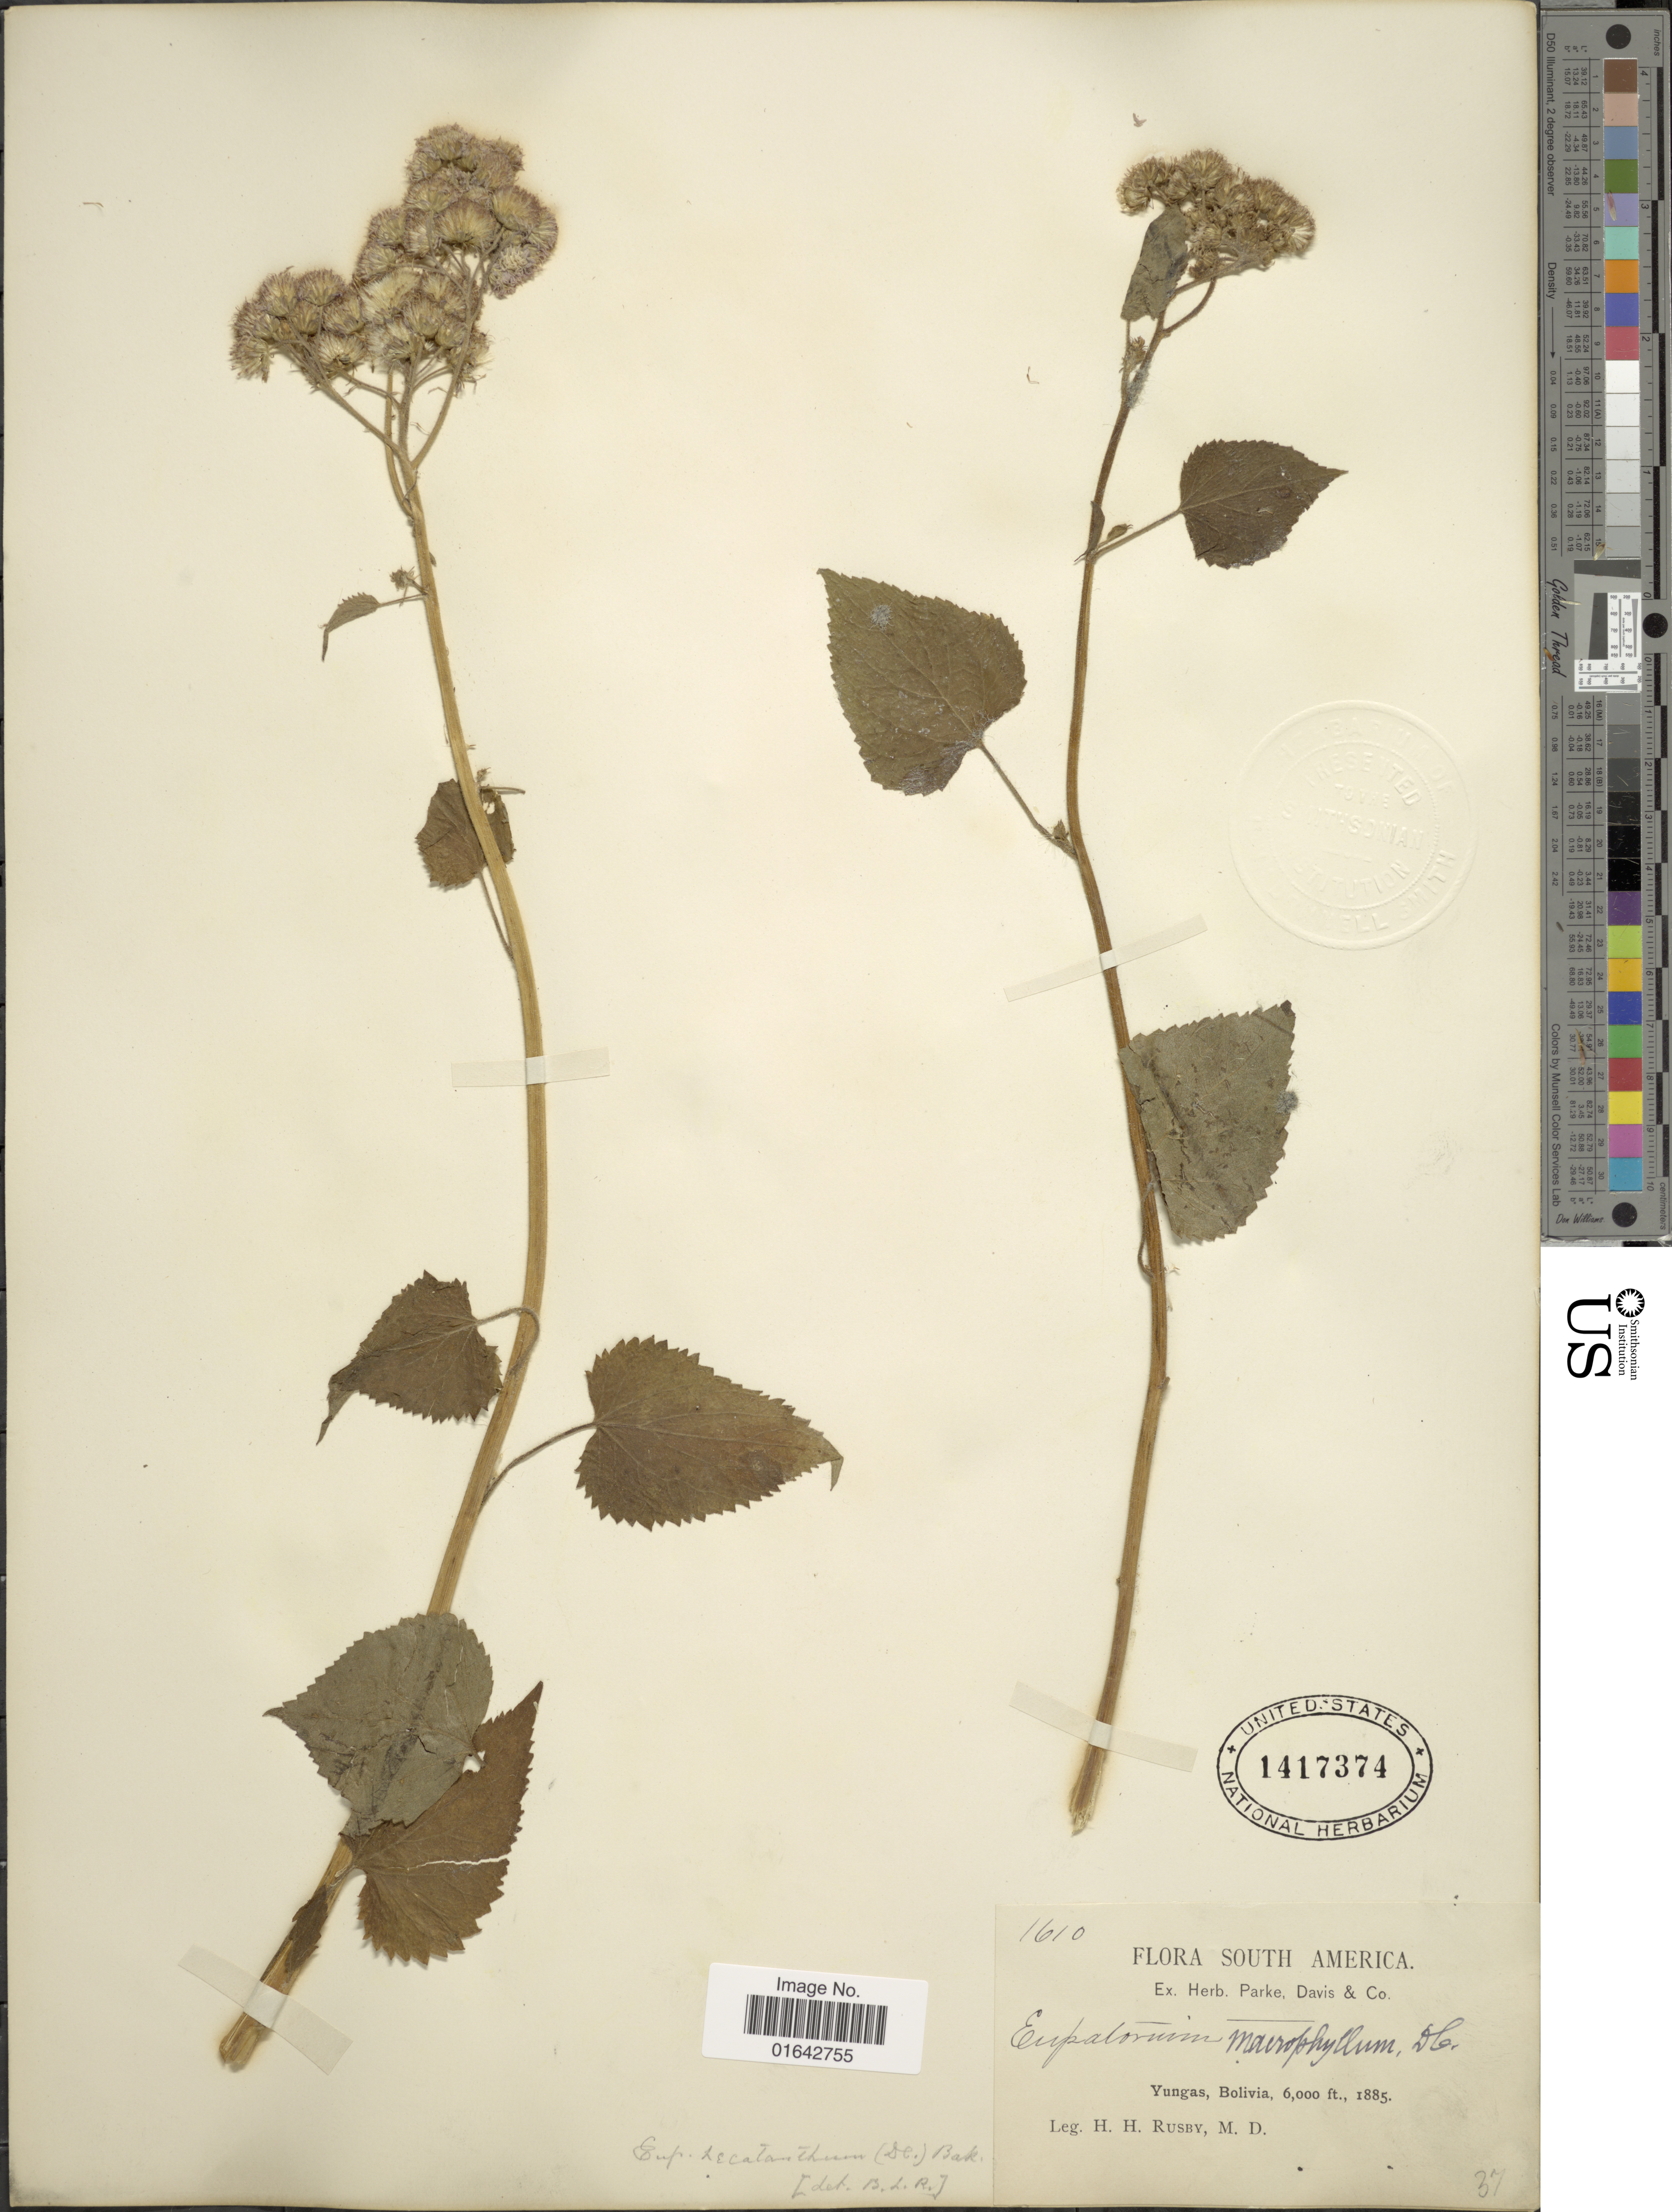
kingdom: Plantae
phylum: Tracheophyta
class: Magnoliopsida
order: Asterales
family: Asteraceae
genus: Urolepis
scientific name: Urolepis hecatantha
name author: (DC.) R.M. King & H. Rob.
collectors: H. H. Rusby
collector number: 1610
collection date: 1885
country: Bolivia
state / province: La Paz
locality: Yungas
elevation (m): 1829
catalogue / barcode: US 1417374